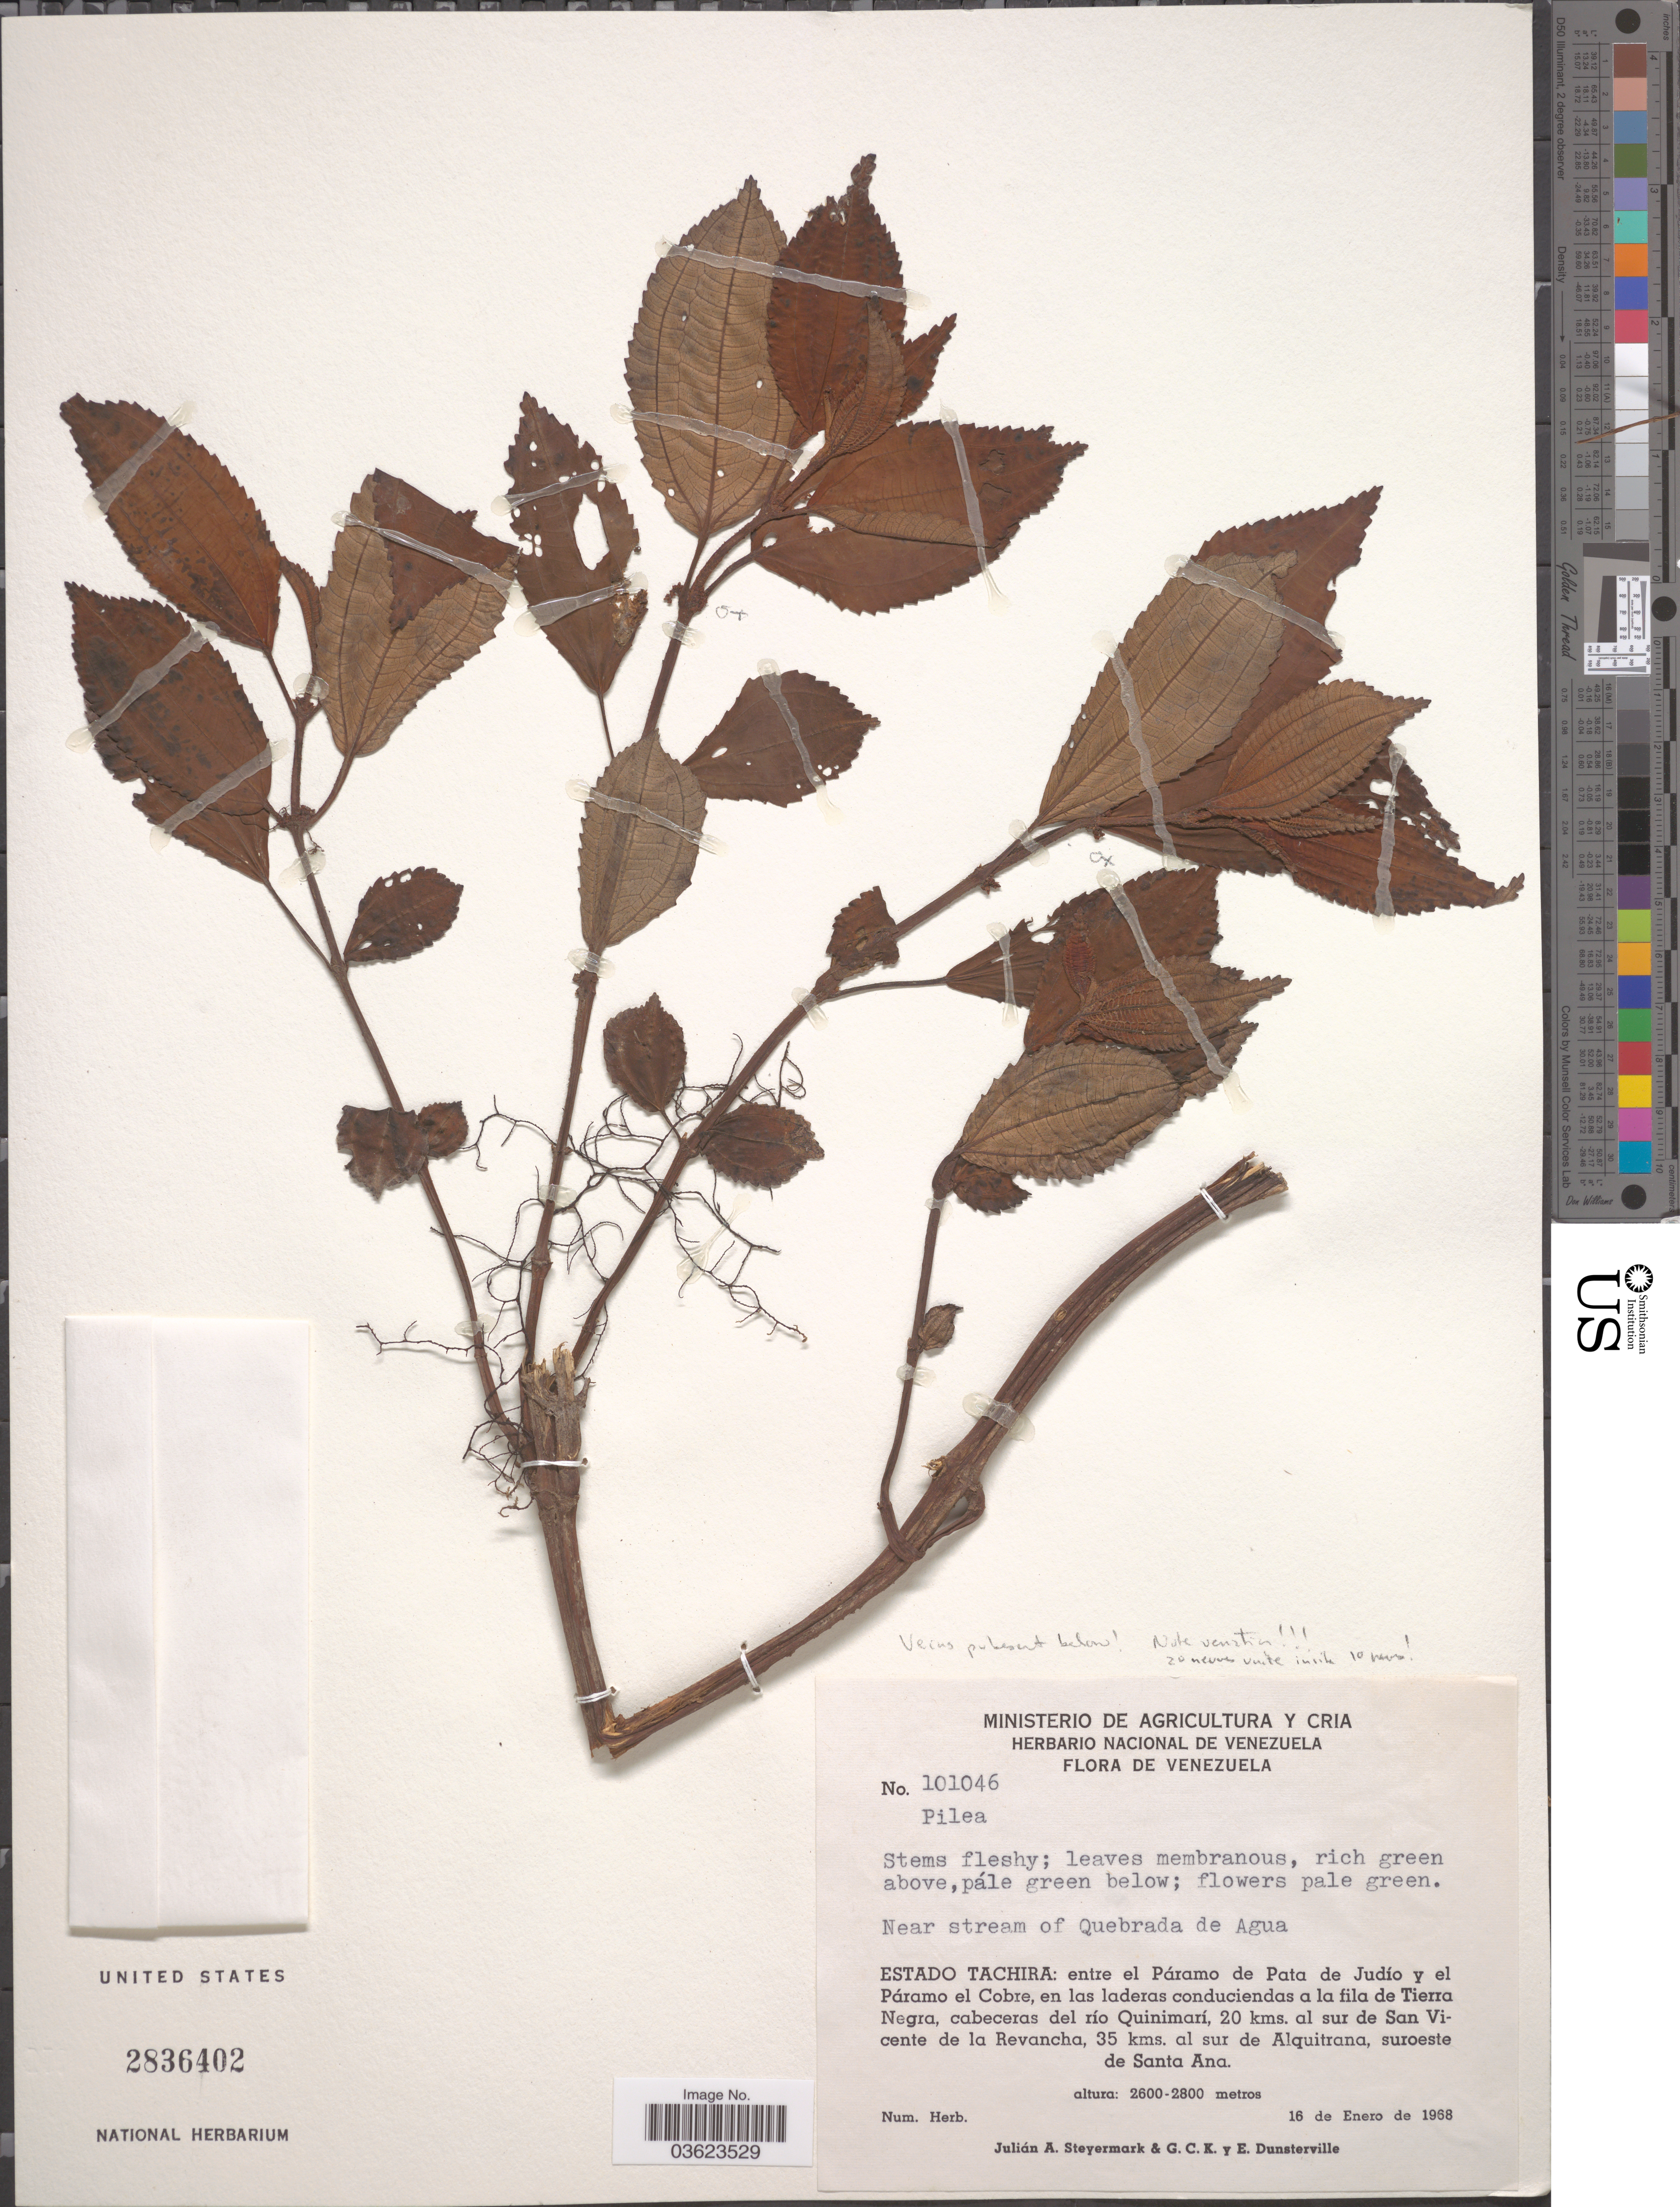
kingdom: Plantae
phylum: Tracheophyta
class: Magnoliopsida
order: Rosales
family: Urticaceae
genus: Pilea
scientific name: Pilea sp.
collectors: J. Steyermark, G. C. K. Dunsterville & E. Dunsterville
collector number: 101046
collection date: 1968-01-16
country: Venezuela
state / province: Tachira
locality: Near stream of Quebrada de Agua. Estado Tachira: entre el Páramo de Pata de Judío y el Páramo el Cobre, en las laderas conduciendas a la fila de Tierra Negra, cabeceras del río Quinimarí, 20 kms. al sur de San Vicente de la Revancha, 35 kms. al sur de Alquitrana, suroeste de Santa Ana.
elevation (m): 2600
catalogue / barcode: US 2836402